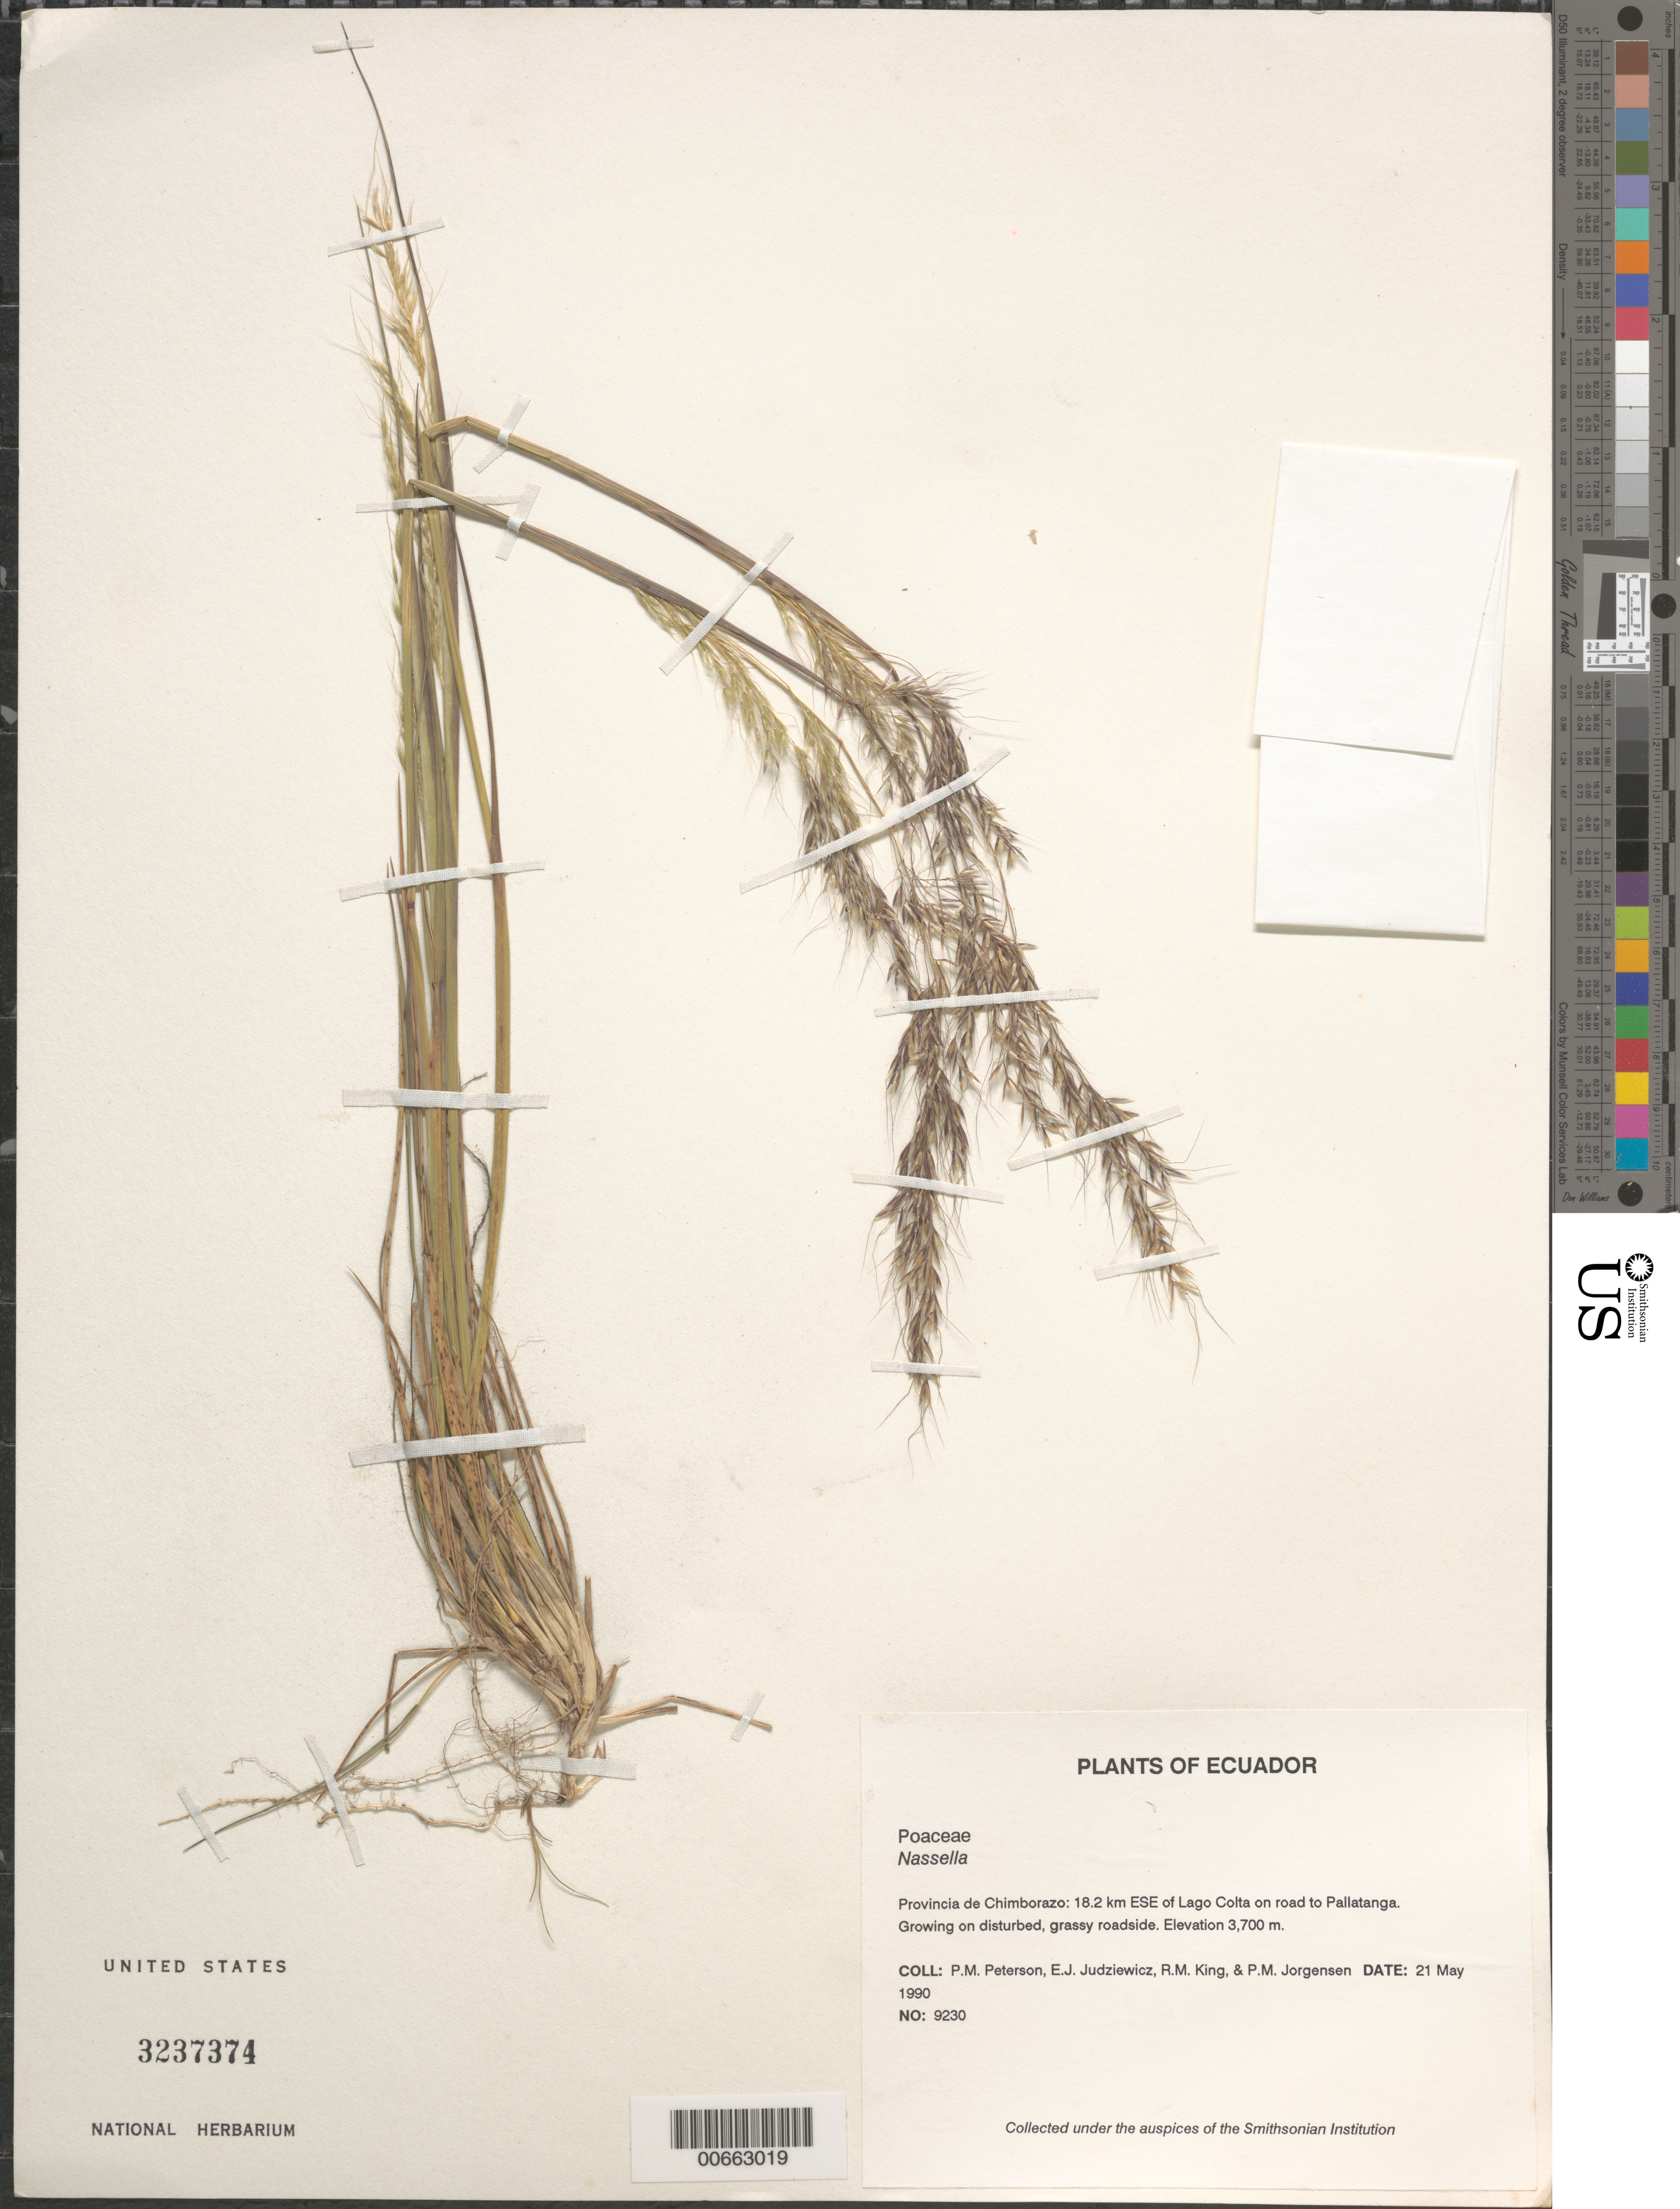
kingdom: Plantae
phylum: Tracheophyta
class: Liliopsida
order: Poales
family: Poaceae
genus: Nassella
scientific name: Nassella sp.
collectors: P. M. Peterson, E. J. Judziewicz, R. M. King & P. M. Jørgensen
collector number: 09230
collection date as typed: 21 May 1990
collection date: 1990-05-21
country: Ecuador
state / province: Chimborazo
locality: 18.2 km ESE of Lago Colta on road to Pallatanga.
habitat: Growing on disturbed, grassy roadside.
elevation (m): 3700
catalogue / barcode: US 3237374